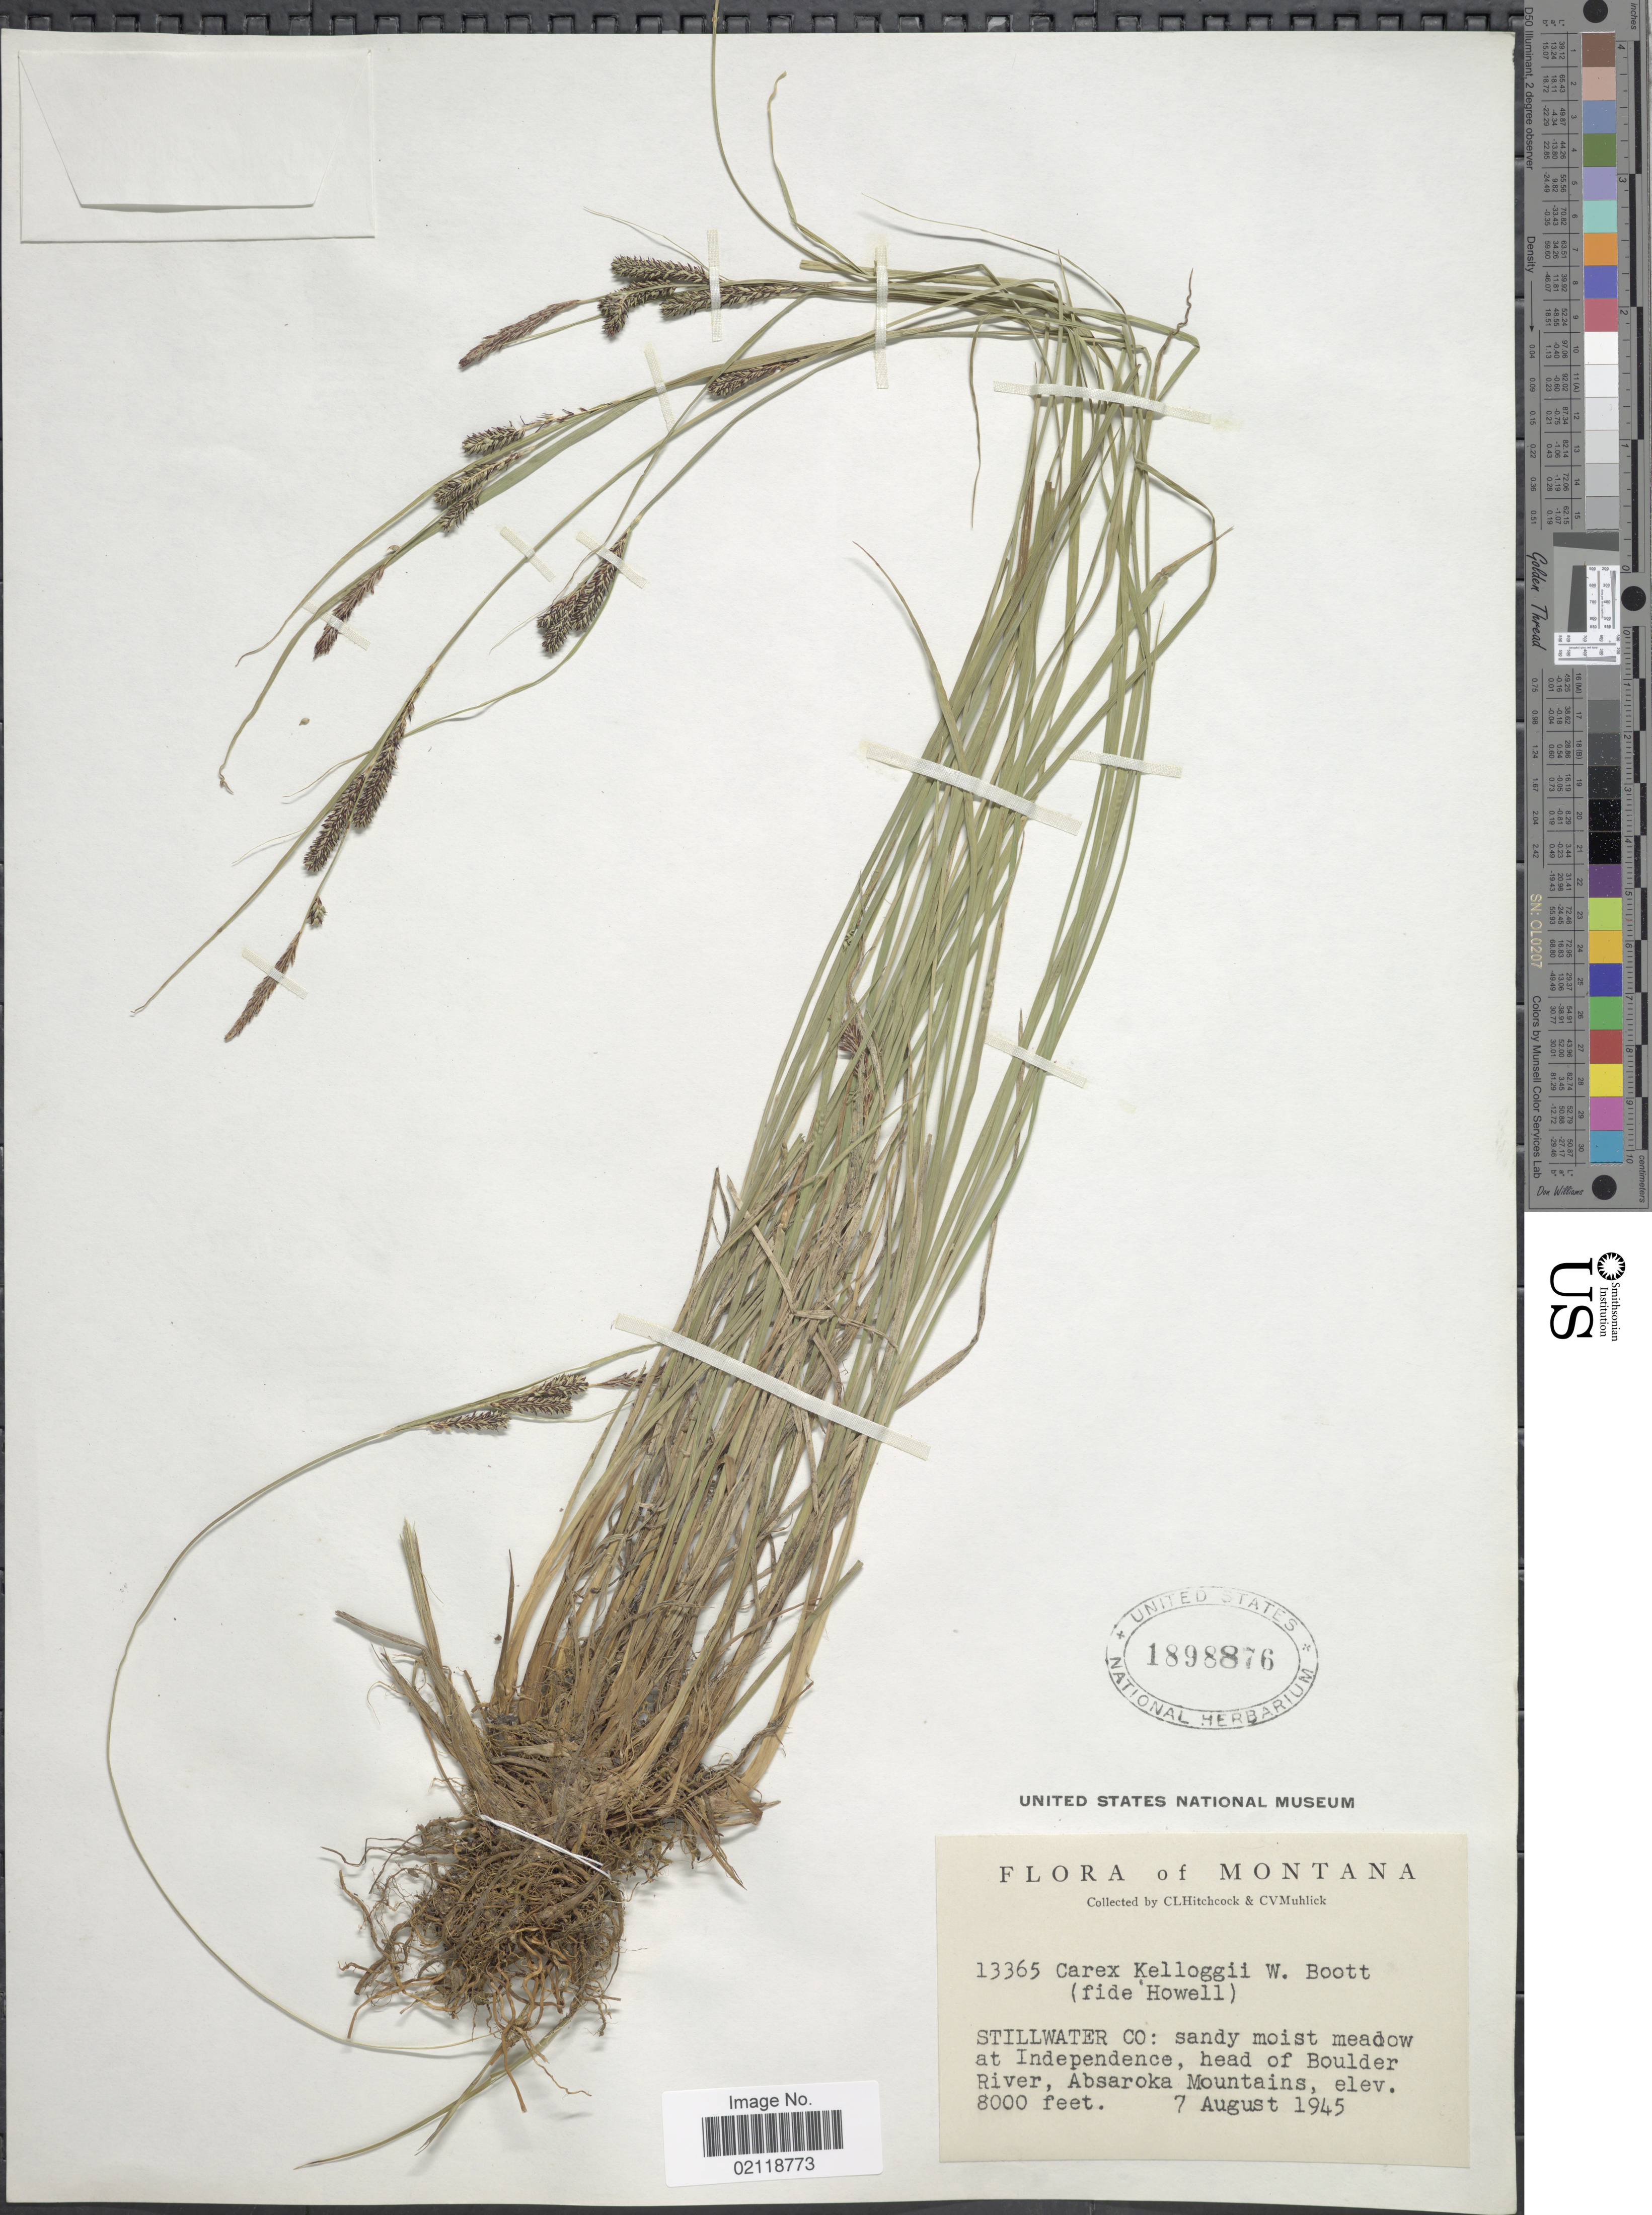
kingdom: Plantae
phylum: Tracheophyta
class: Liliopsida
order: Poales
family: Cyperaceae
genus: Carex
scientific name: Carex kelloggii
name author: W. Boott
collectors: C. L. Hitchcock & C. V. Muhlick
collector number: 13365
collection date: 1945-08-07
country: United States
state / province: Montana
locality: Stillwater Co: sandy moist meadow at Independence, head of Boulder River, Absaroka Mountains.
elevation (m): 2438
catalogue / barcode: US 1898876